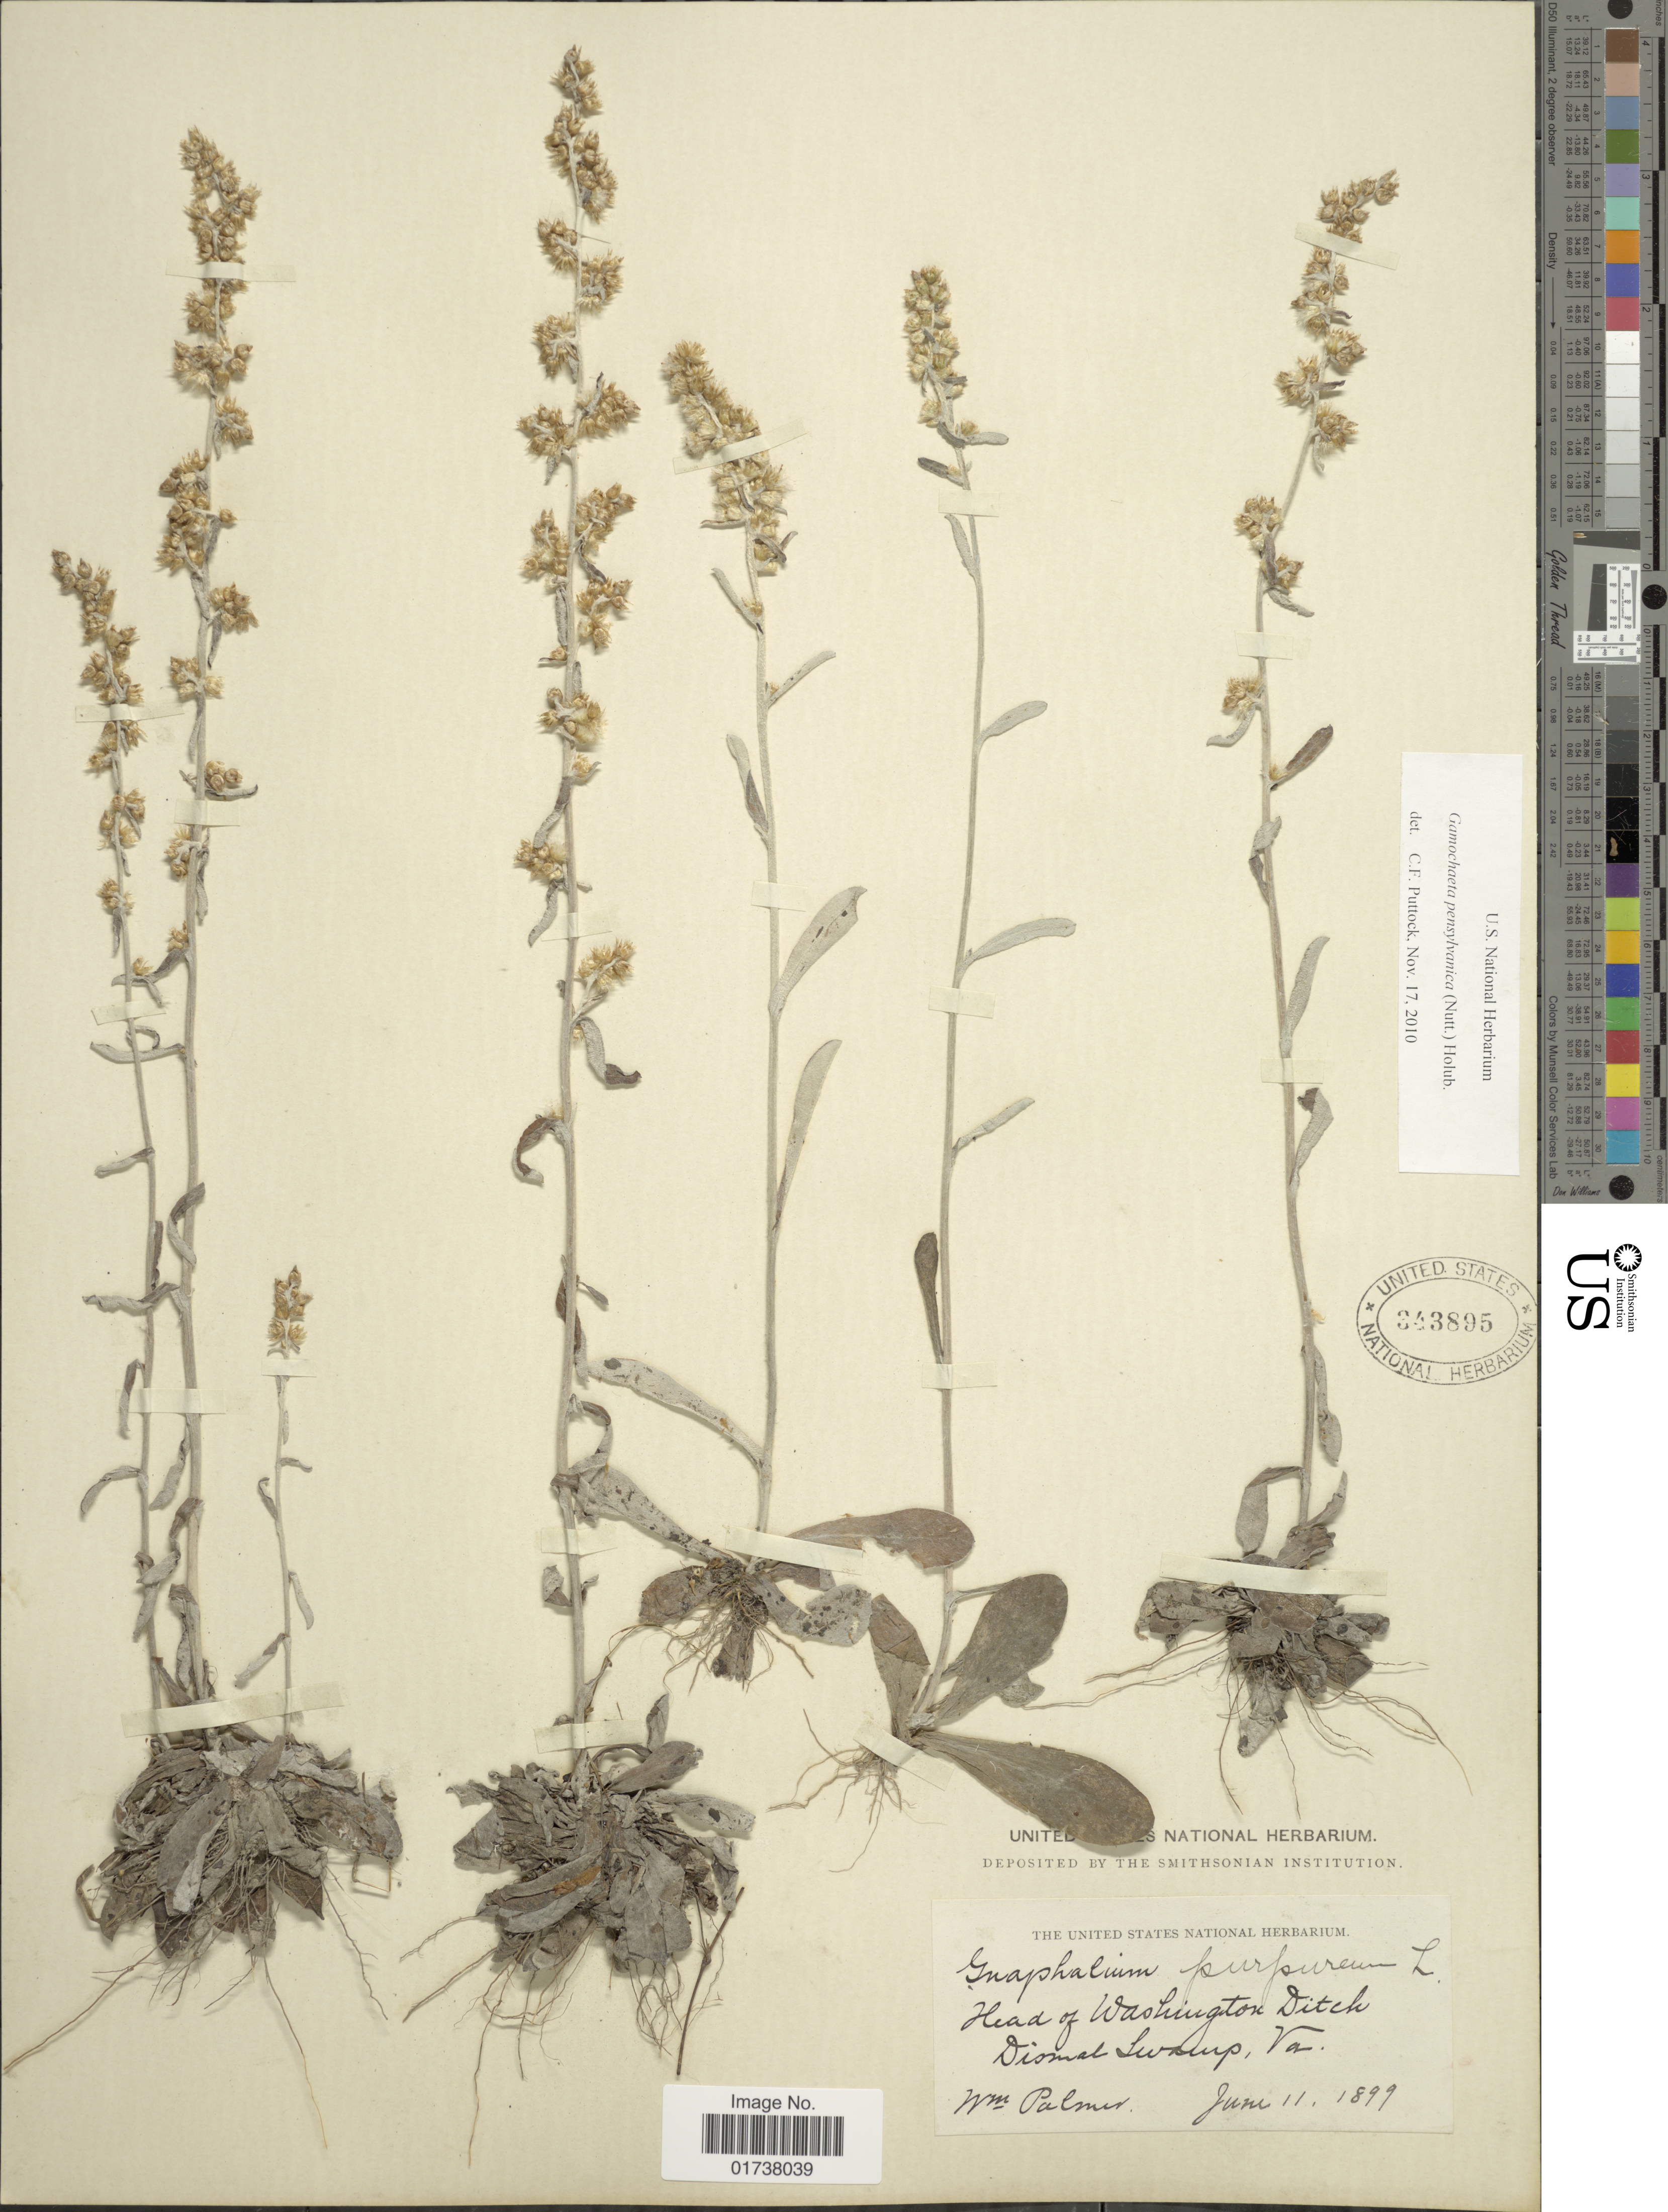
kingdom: Plantae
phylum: Tracheophyta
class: Magnoliopsida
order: Asterales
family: Asteraceae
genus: Gamochaeta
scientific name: Gamochaeta ustulata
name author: (Nutt.) Holub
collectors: W. Palmer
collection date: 1899-06-11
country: United States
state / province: Virginia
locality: Head of Washington, Ditch Dismal Swamp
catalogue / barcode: US 343895